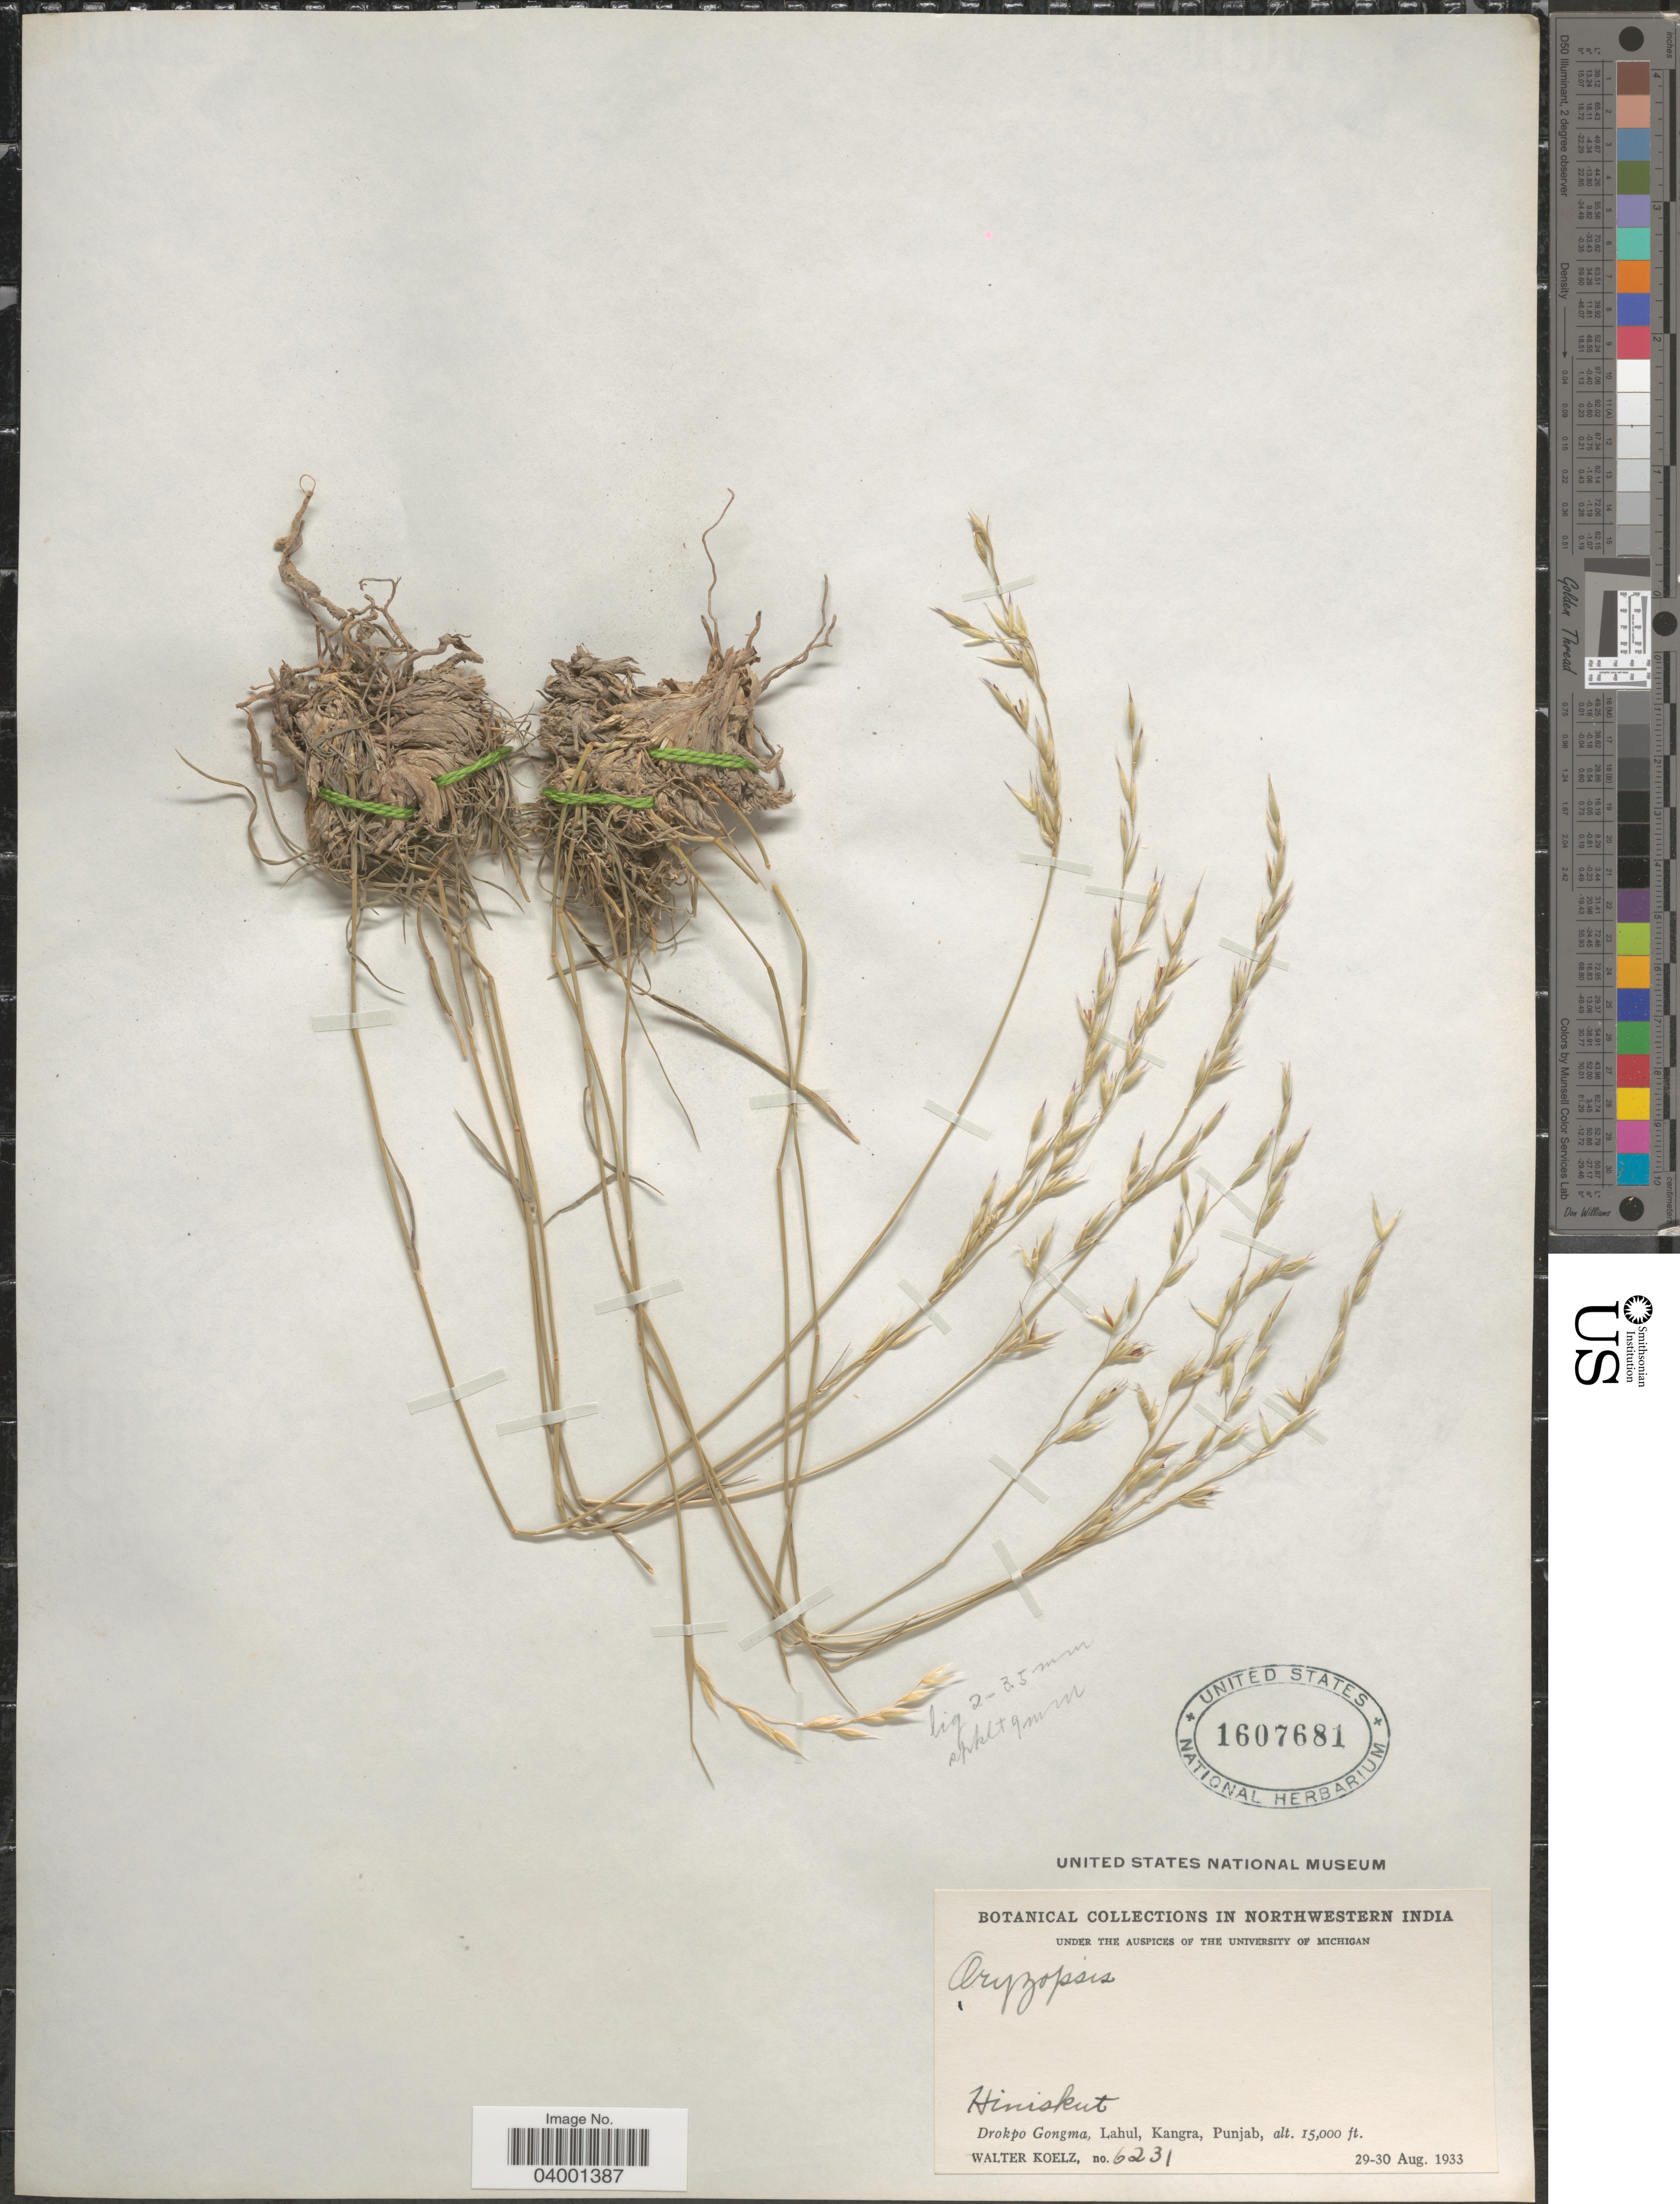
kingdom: Plantae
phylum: Tracheophyta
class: Liliopsida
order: Poales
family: Poaceae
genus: Piptatherum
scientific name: Piptatherum sp.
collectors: W. N. Koelz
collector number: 6231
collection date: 1933-08-29/1933-08-30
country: India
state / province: Punjab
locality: In Northwestern India. Drokpo Gongma, Lahul, Kangra.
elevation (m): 4572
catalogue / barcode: US 1607681